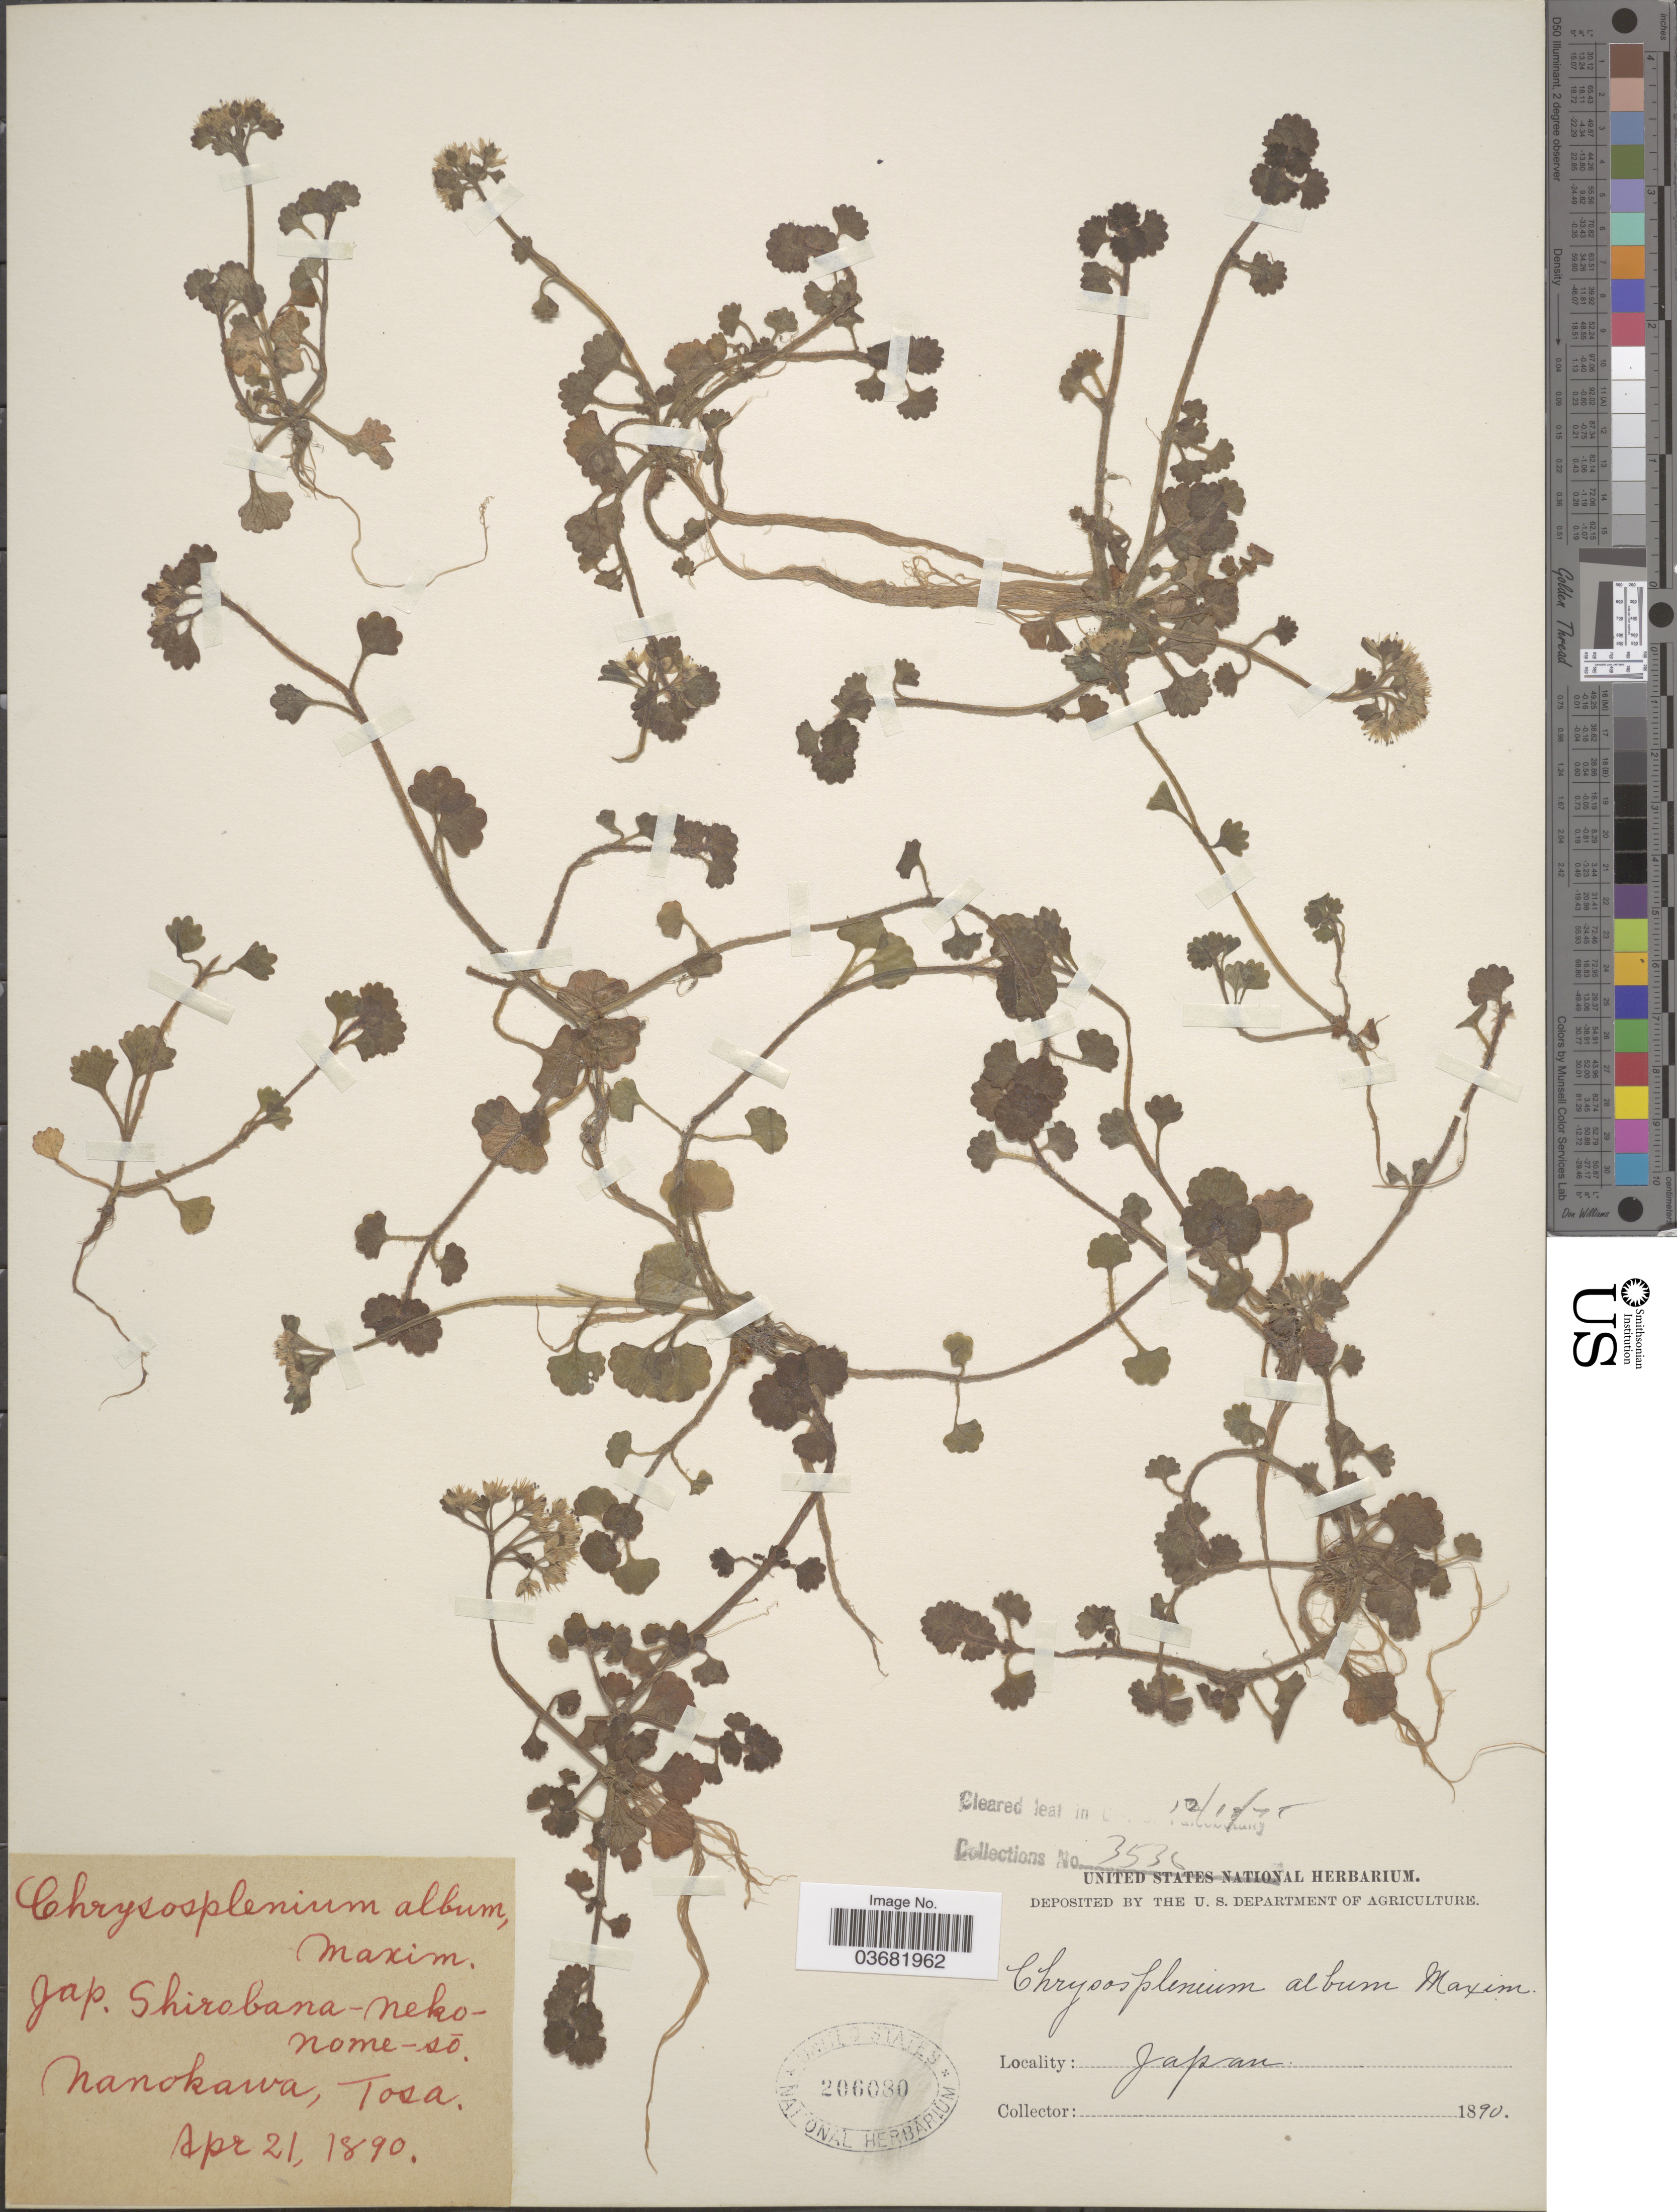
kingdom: Plantae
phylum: Tracheophyta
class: Magnoliopsida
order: Saxifragales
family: Saxifragaceae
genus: Chrysosplenium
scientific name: Chrysosplenium album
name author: Maxim.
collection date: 1890-04-21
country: Japan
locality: Nanokawa, Tosa.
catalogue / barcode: US 206080